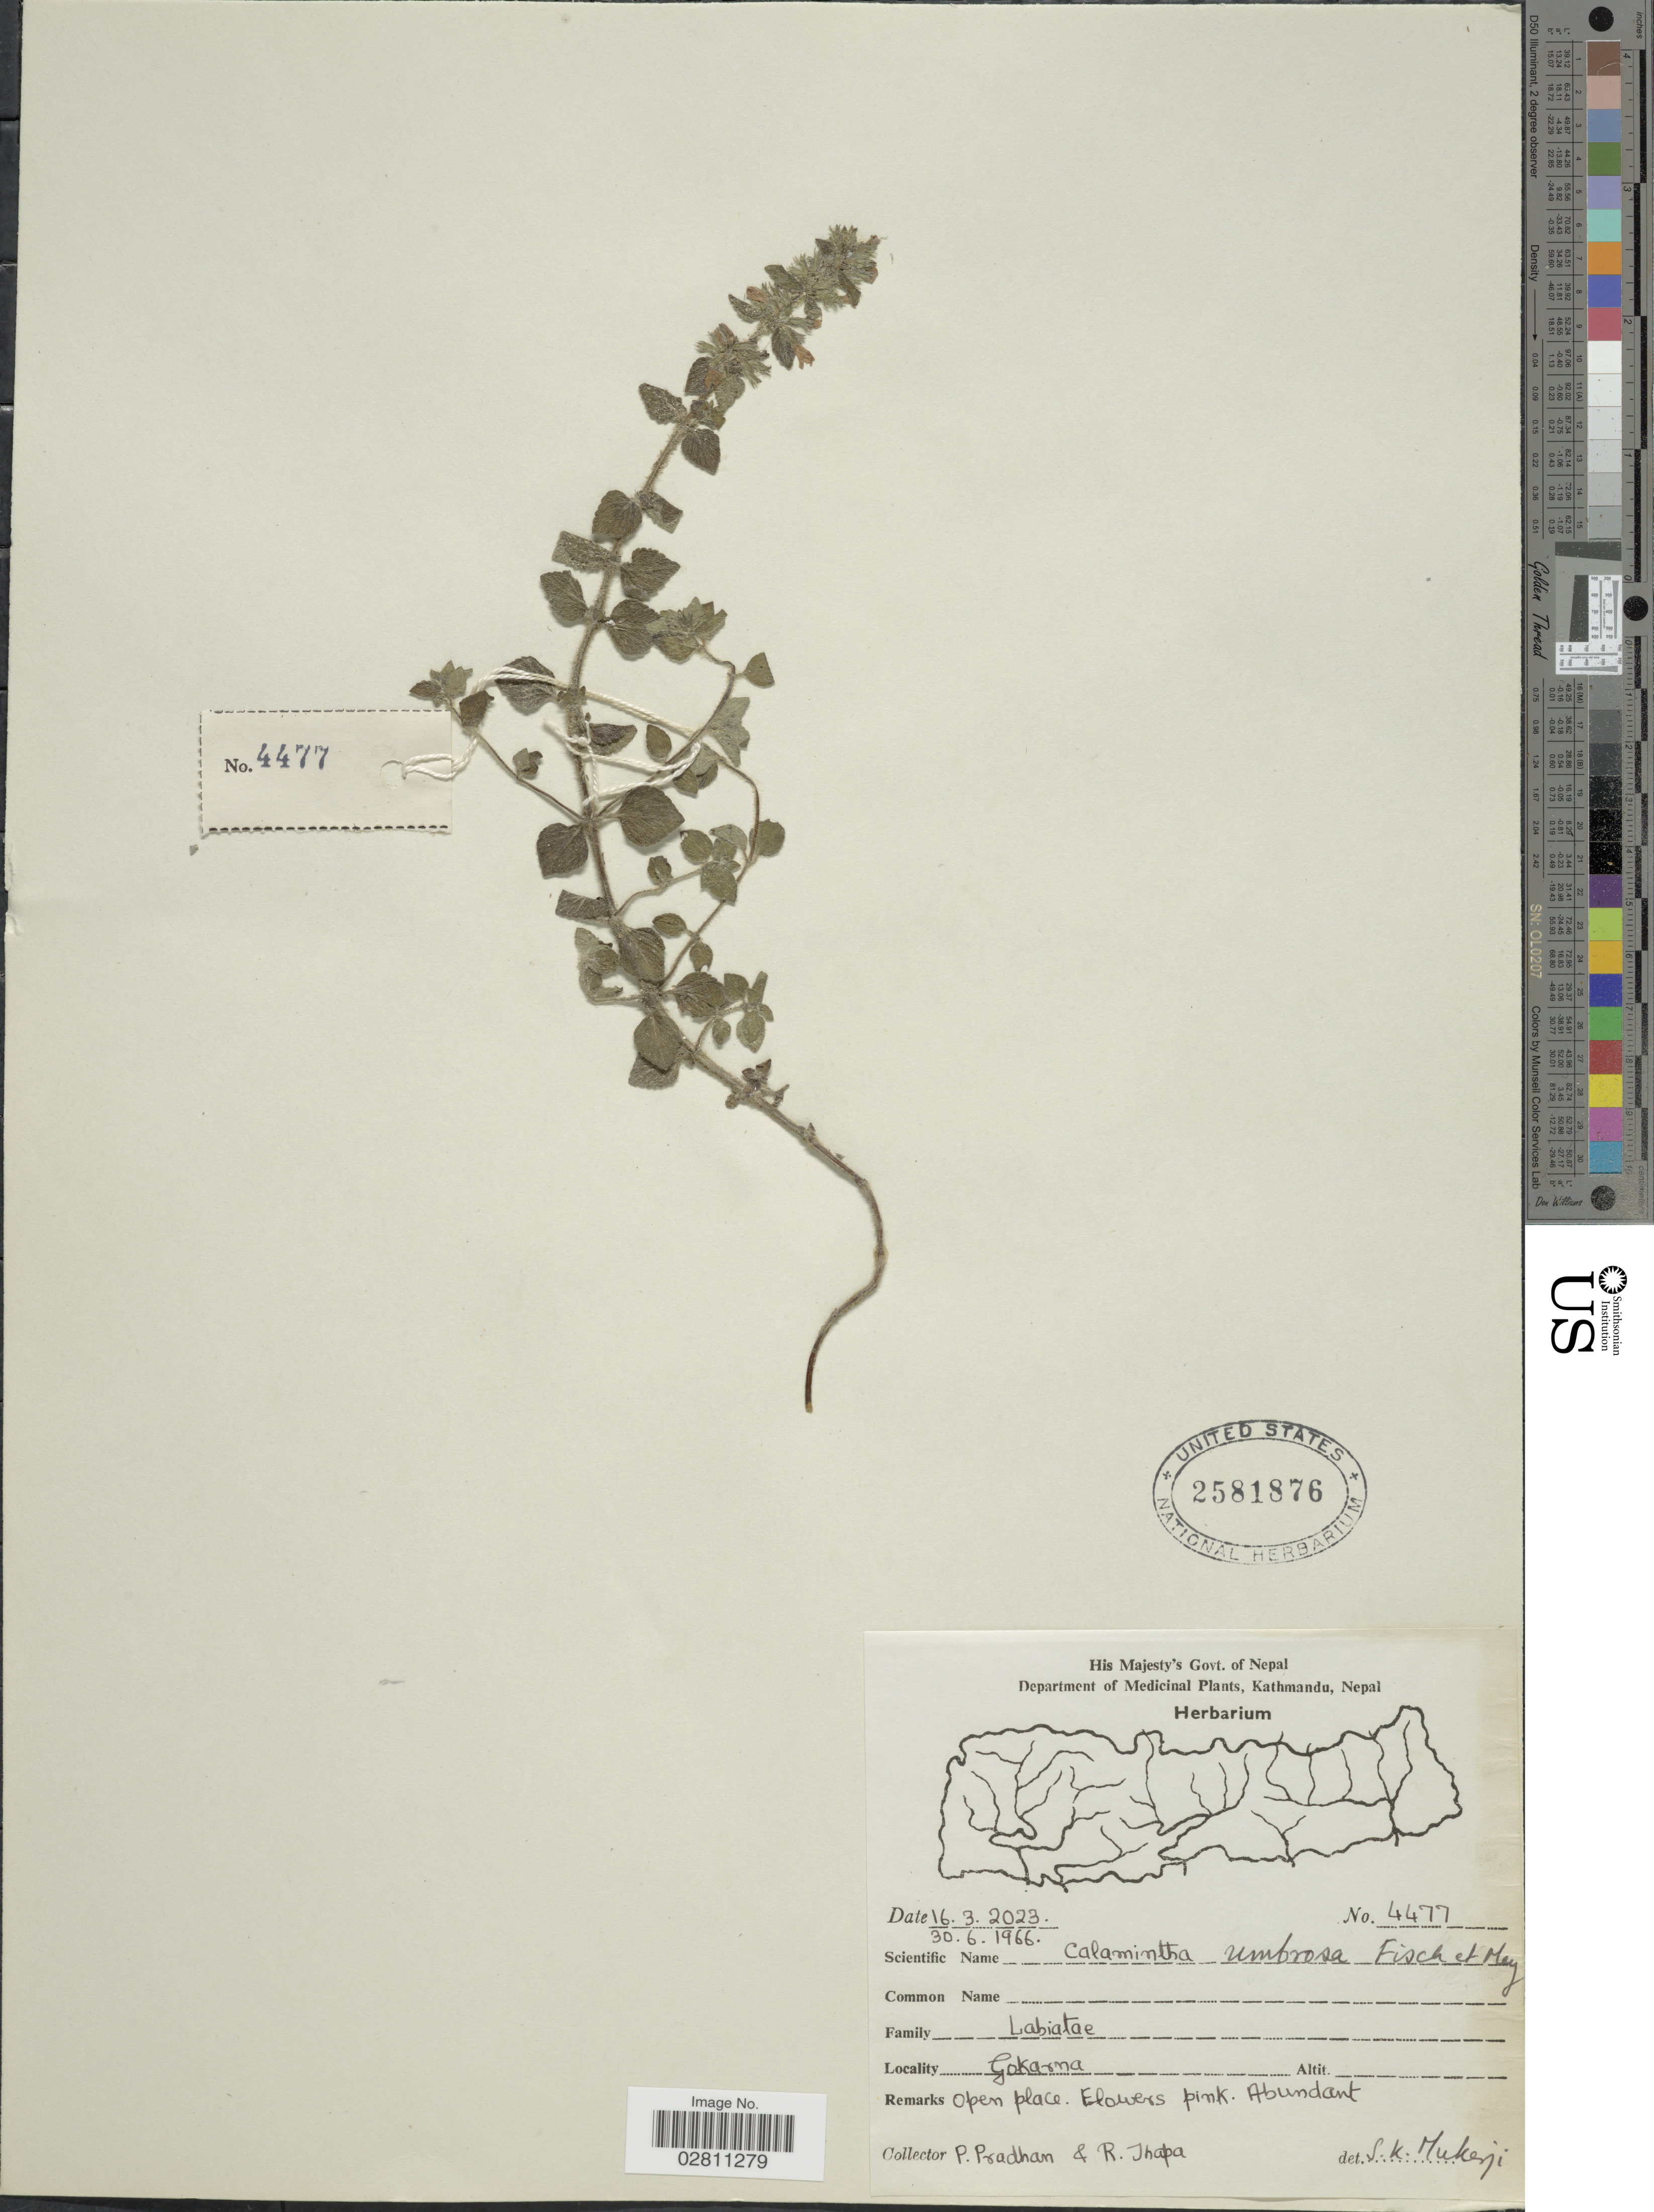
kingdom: Plantae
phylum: Tracheophyta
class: Magnoliopsida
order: Lamiales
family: Lamiaceae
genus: Clinopodium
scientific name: Clinopodium umbrosum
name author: (M. Bieb.) C. Koch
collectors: P. Pradhan & R. Thapa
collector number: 4477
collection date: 1966-06-30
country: Nepal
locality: Gokarna.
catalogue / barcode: US 2581876